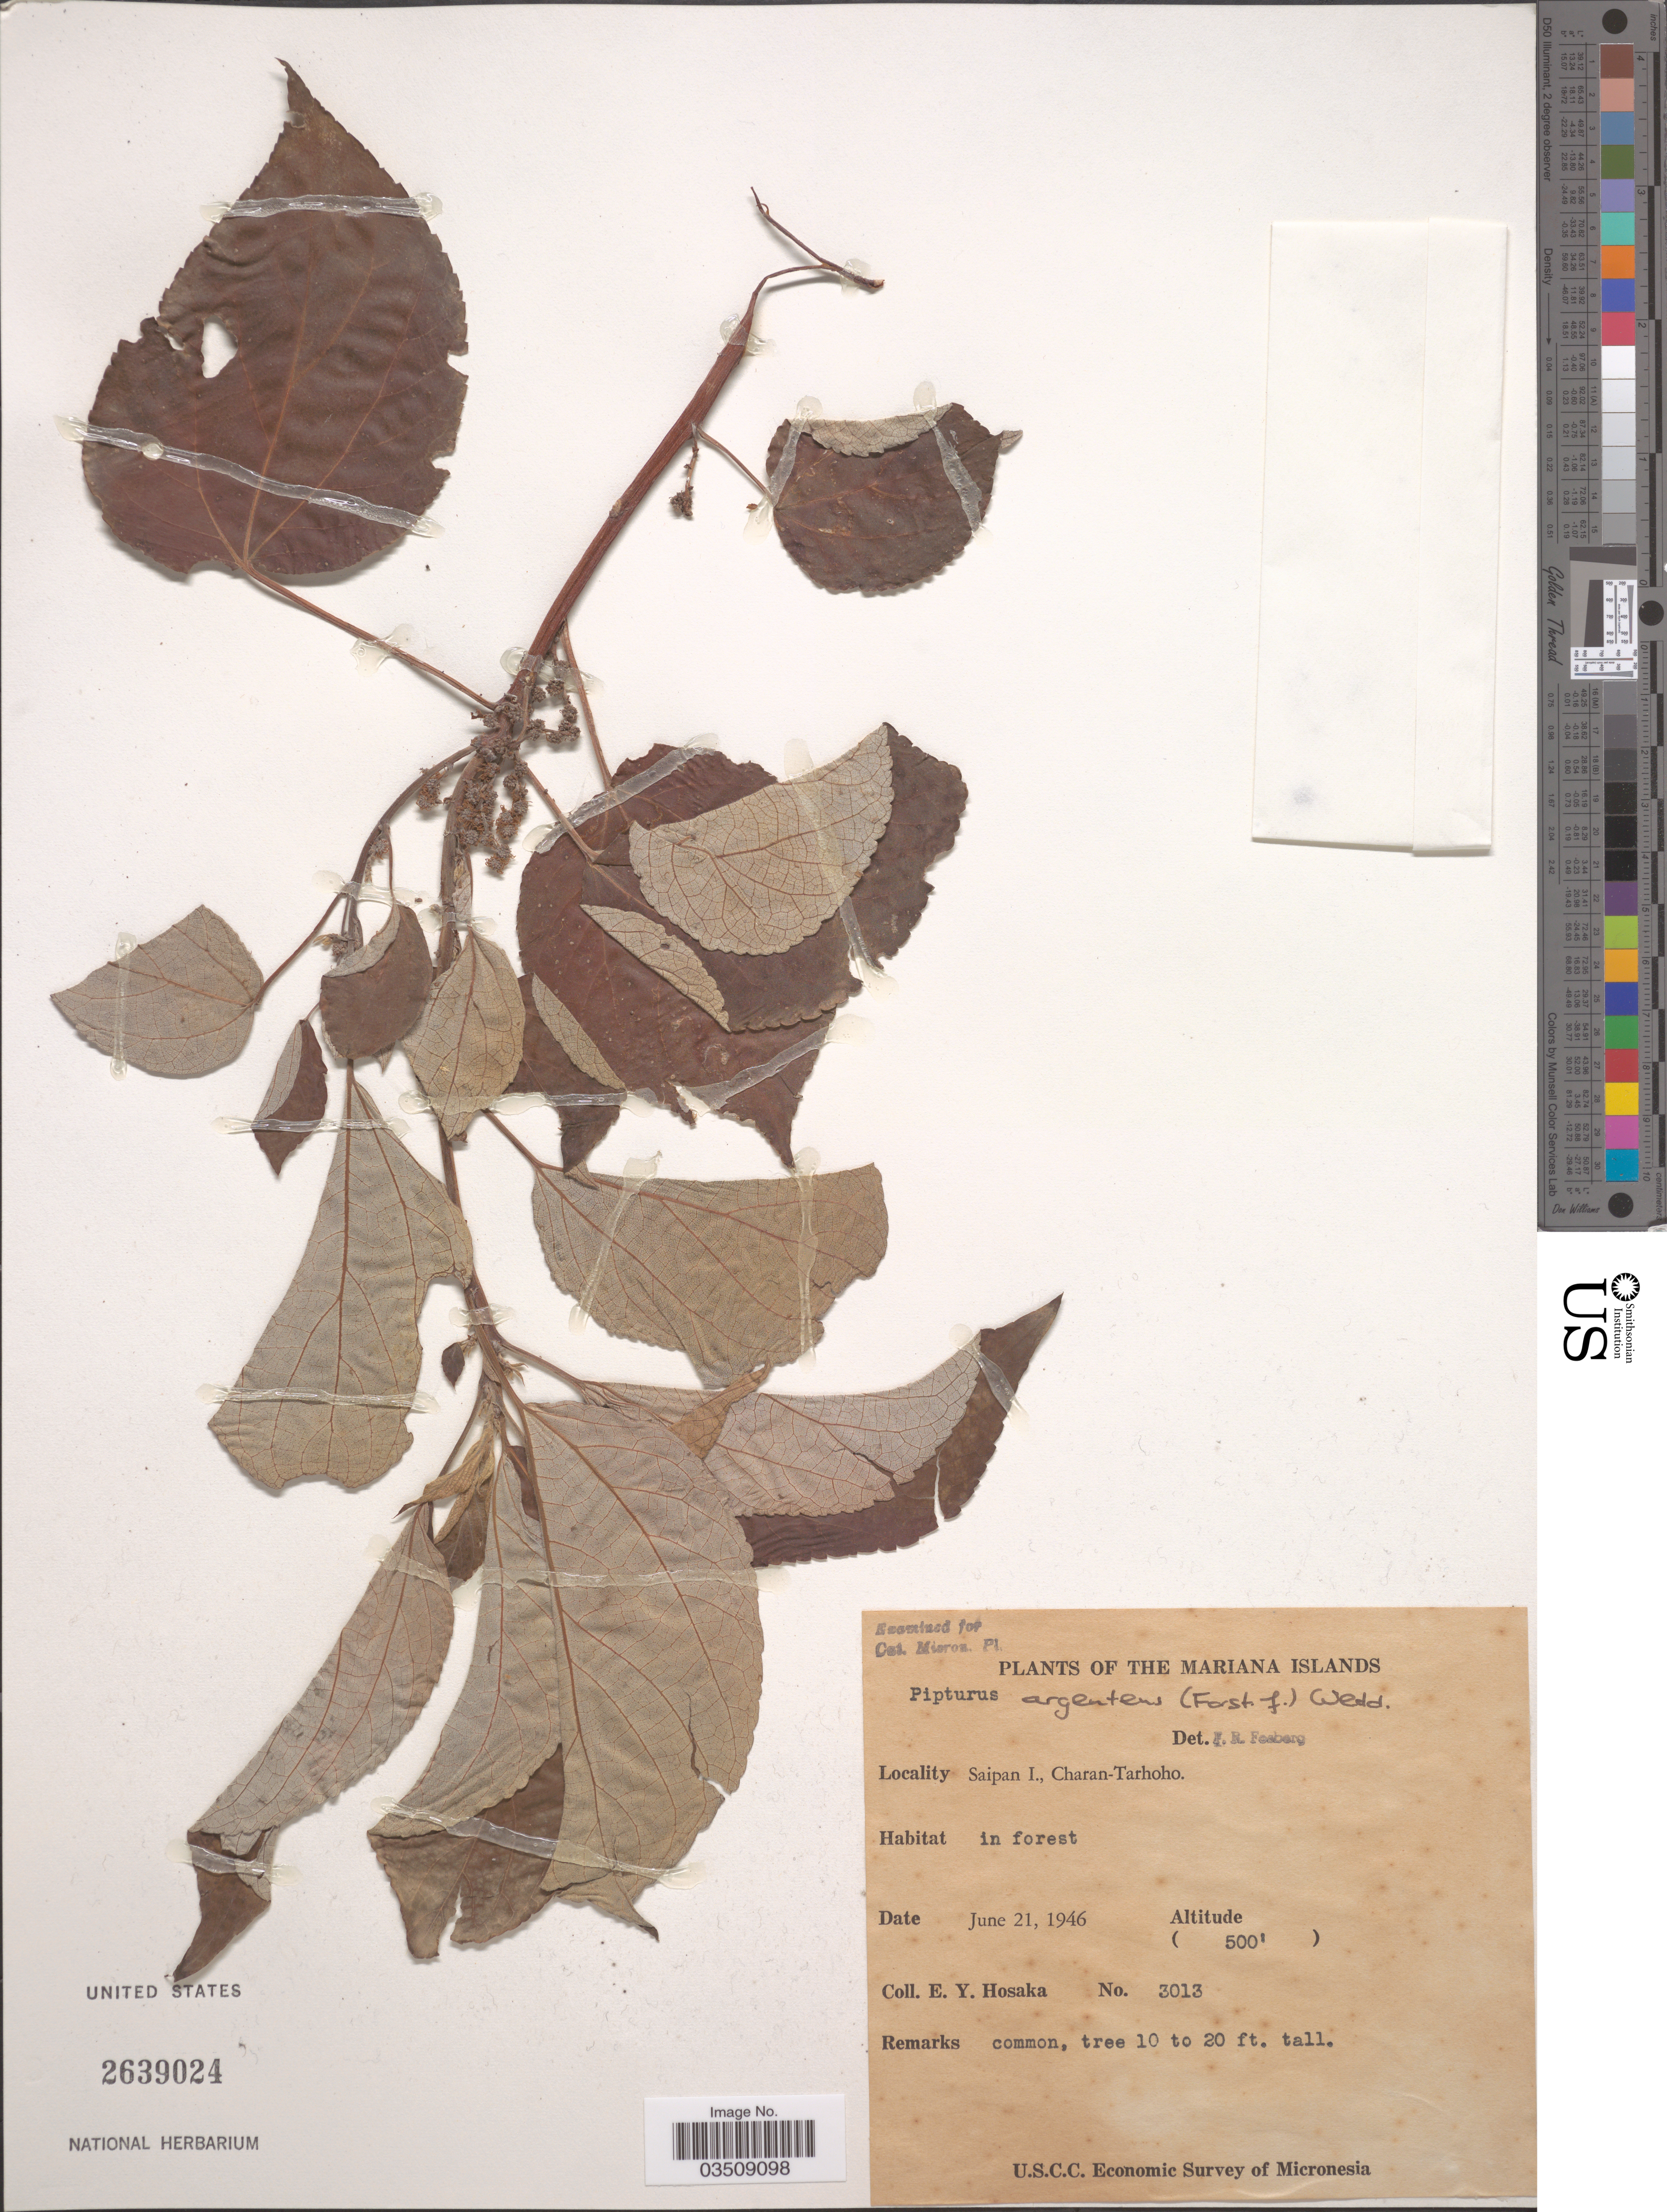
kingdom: Plantae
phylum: Tracheophyta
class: Magnoliopsida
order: Rosales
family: Urticaceae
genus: Pipturus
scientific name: Pipturus argenteus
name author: (G. Forst.) Wedd.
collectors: E. Y. Hosaka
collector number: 3013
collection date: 1946-06-21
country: Northern Mariana Islands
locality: Mariana Islands. Saipan I., Charan-Tarhoho.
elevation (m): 152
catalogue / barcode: US 2639024